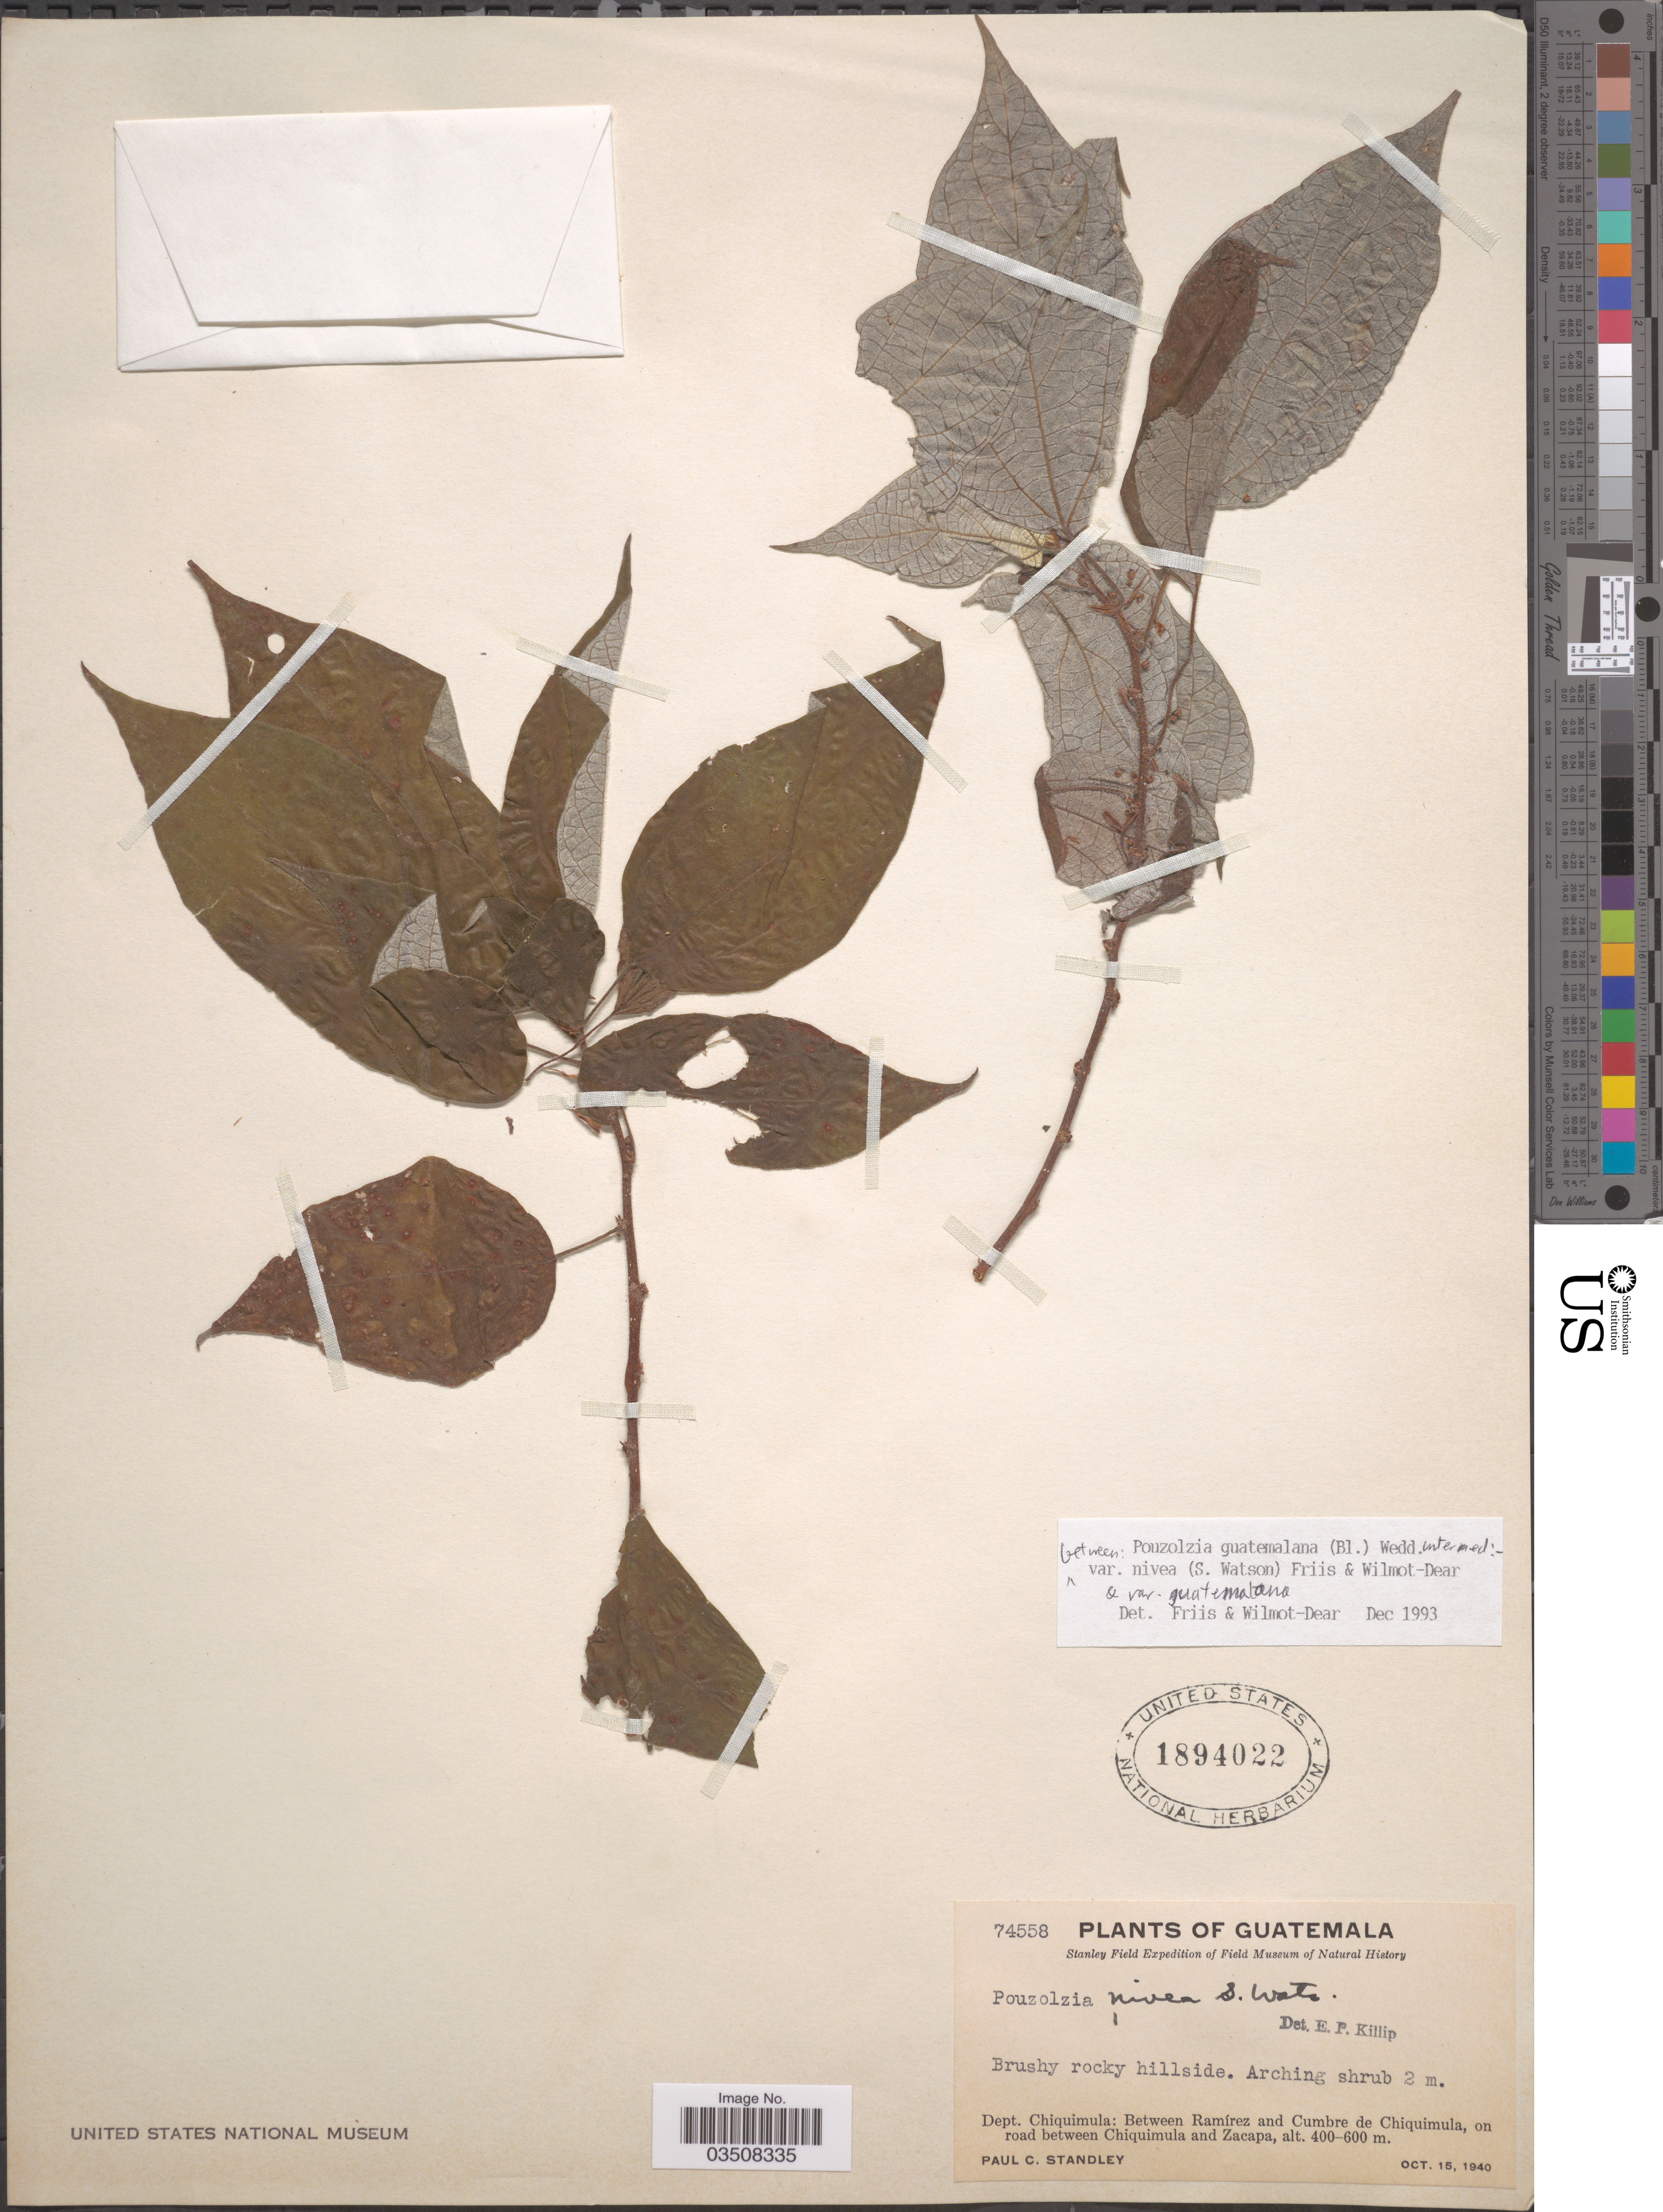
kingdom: Plantae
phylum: Tracheophyta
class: Magnoliopsida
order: Rosales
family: Urticaceae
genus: Pouzolzia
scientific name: Pouzolzia guatemalana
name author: (Blume) Wedd.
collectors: P. C. Standley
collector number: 74558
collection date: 1940-10-15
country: Guatemala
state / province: Chiquimula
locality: Dept. Chiquimula: Between Ramírez and Cumbre de Chiquimula, on road between Chiquimula and Zacapa.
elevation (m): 400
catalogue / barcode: US 1894022